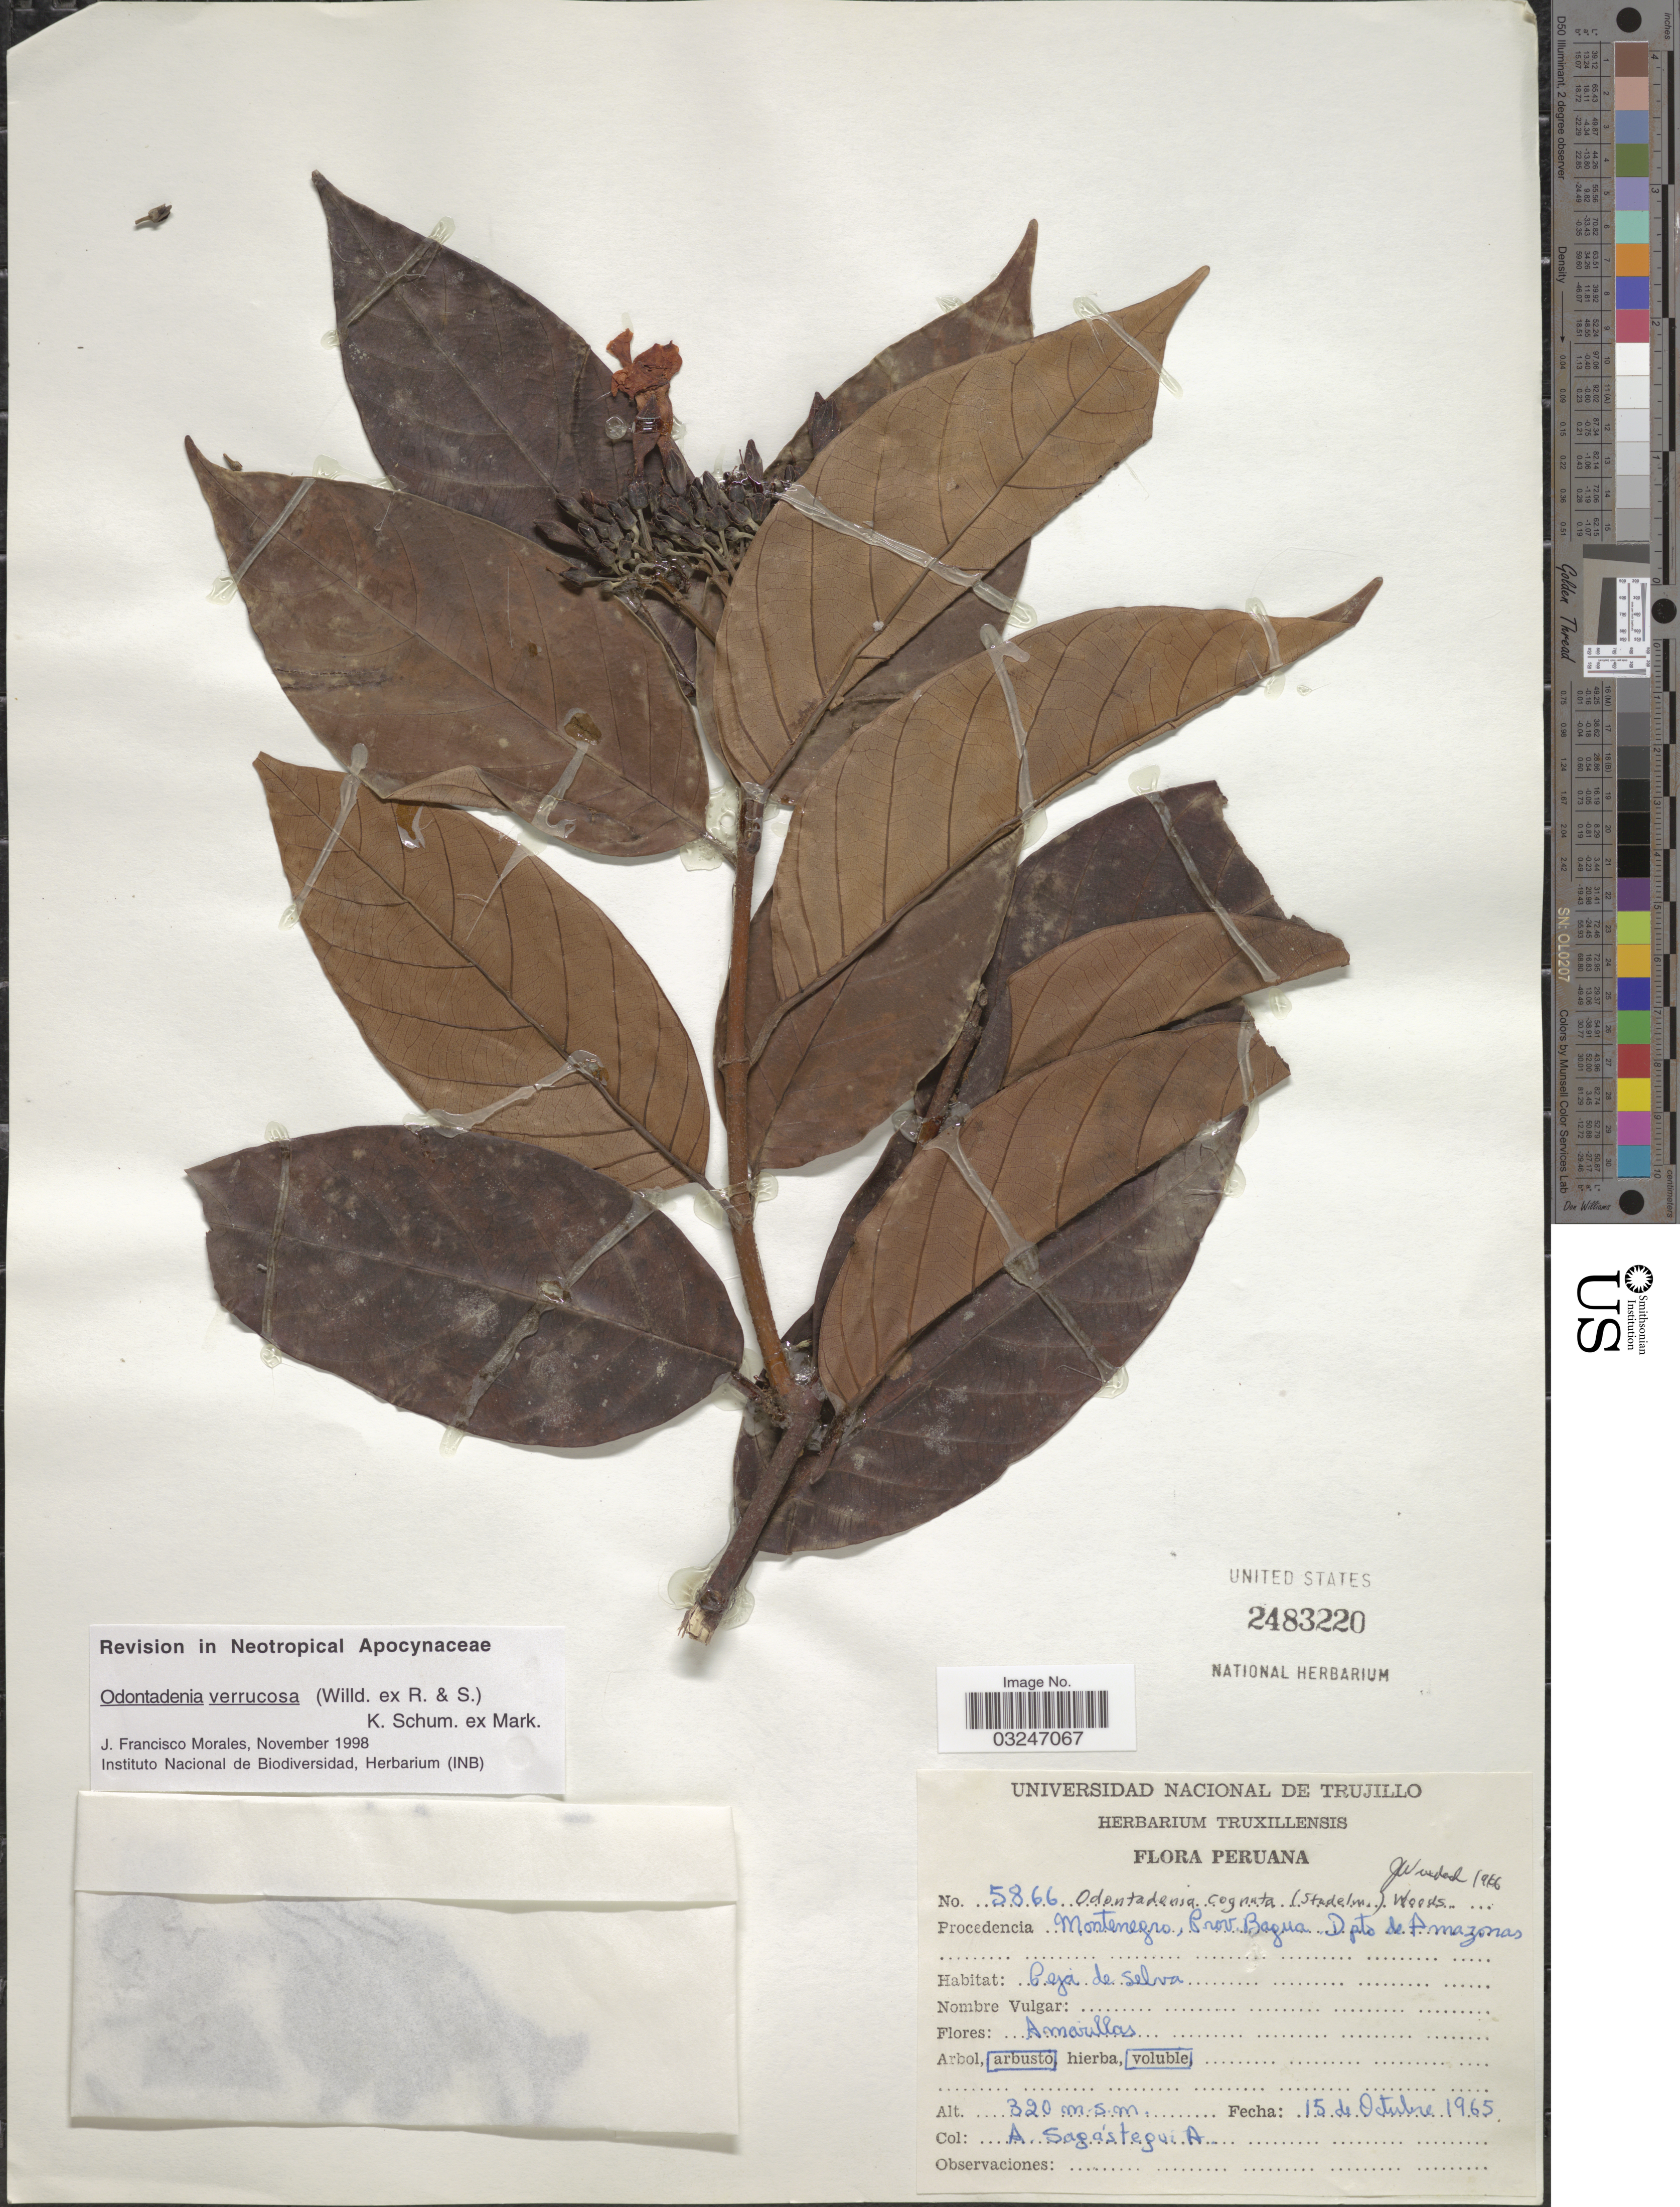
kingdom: Plantae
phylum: Tracheophyta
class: Magnoliopsida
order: Gentianales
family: Apocynaceae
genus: Odontadenia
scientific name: Odontadenia verrucosa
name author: (Willd. ex Roem. & Schult.) K. Schum. ex Markgr.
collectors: A. Sagástegui A.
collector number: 5866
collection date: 1965-10-15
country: Peru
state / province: Amazonas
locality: Montenegro, Prov. Bagua, Dpto de Amazonas.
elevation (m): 320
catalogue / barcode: US 2483220